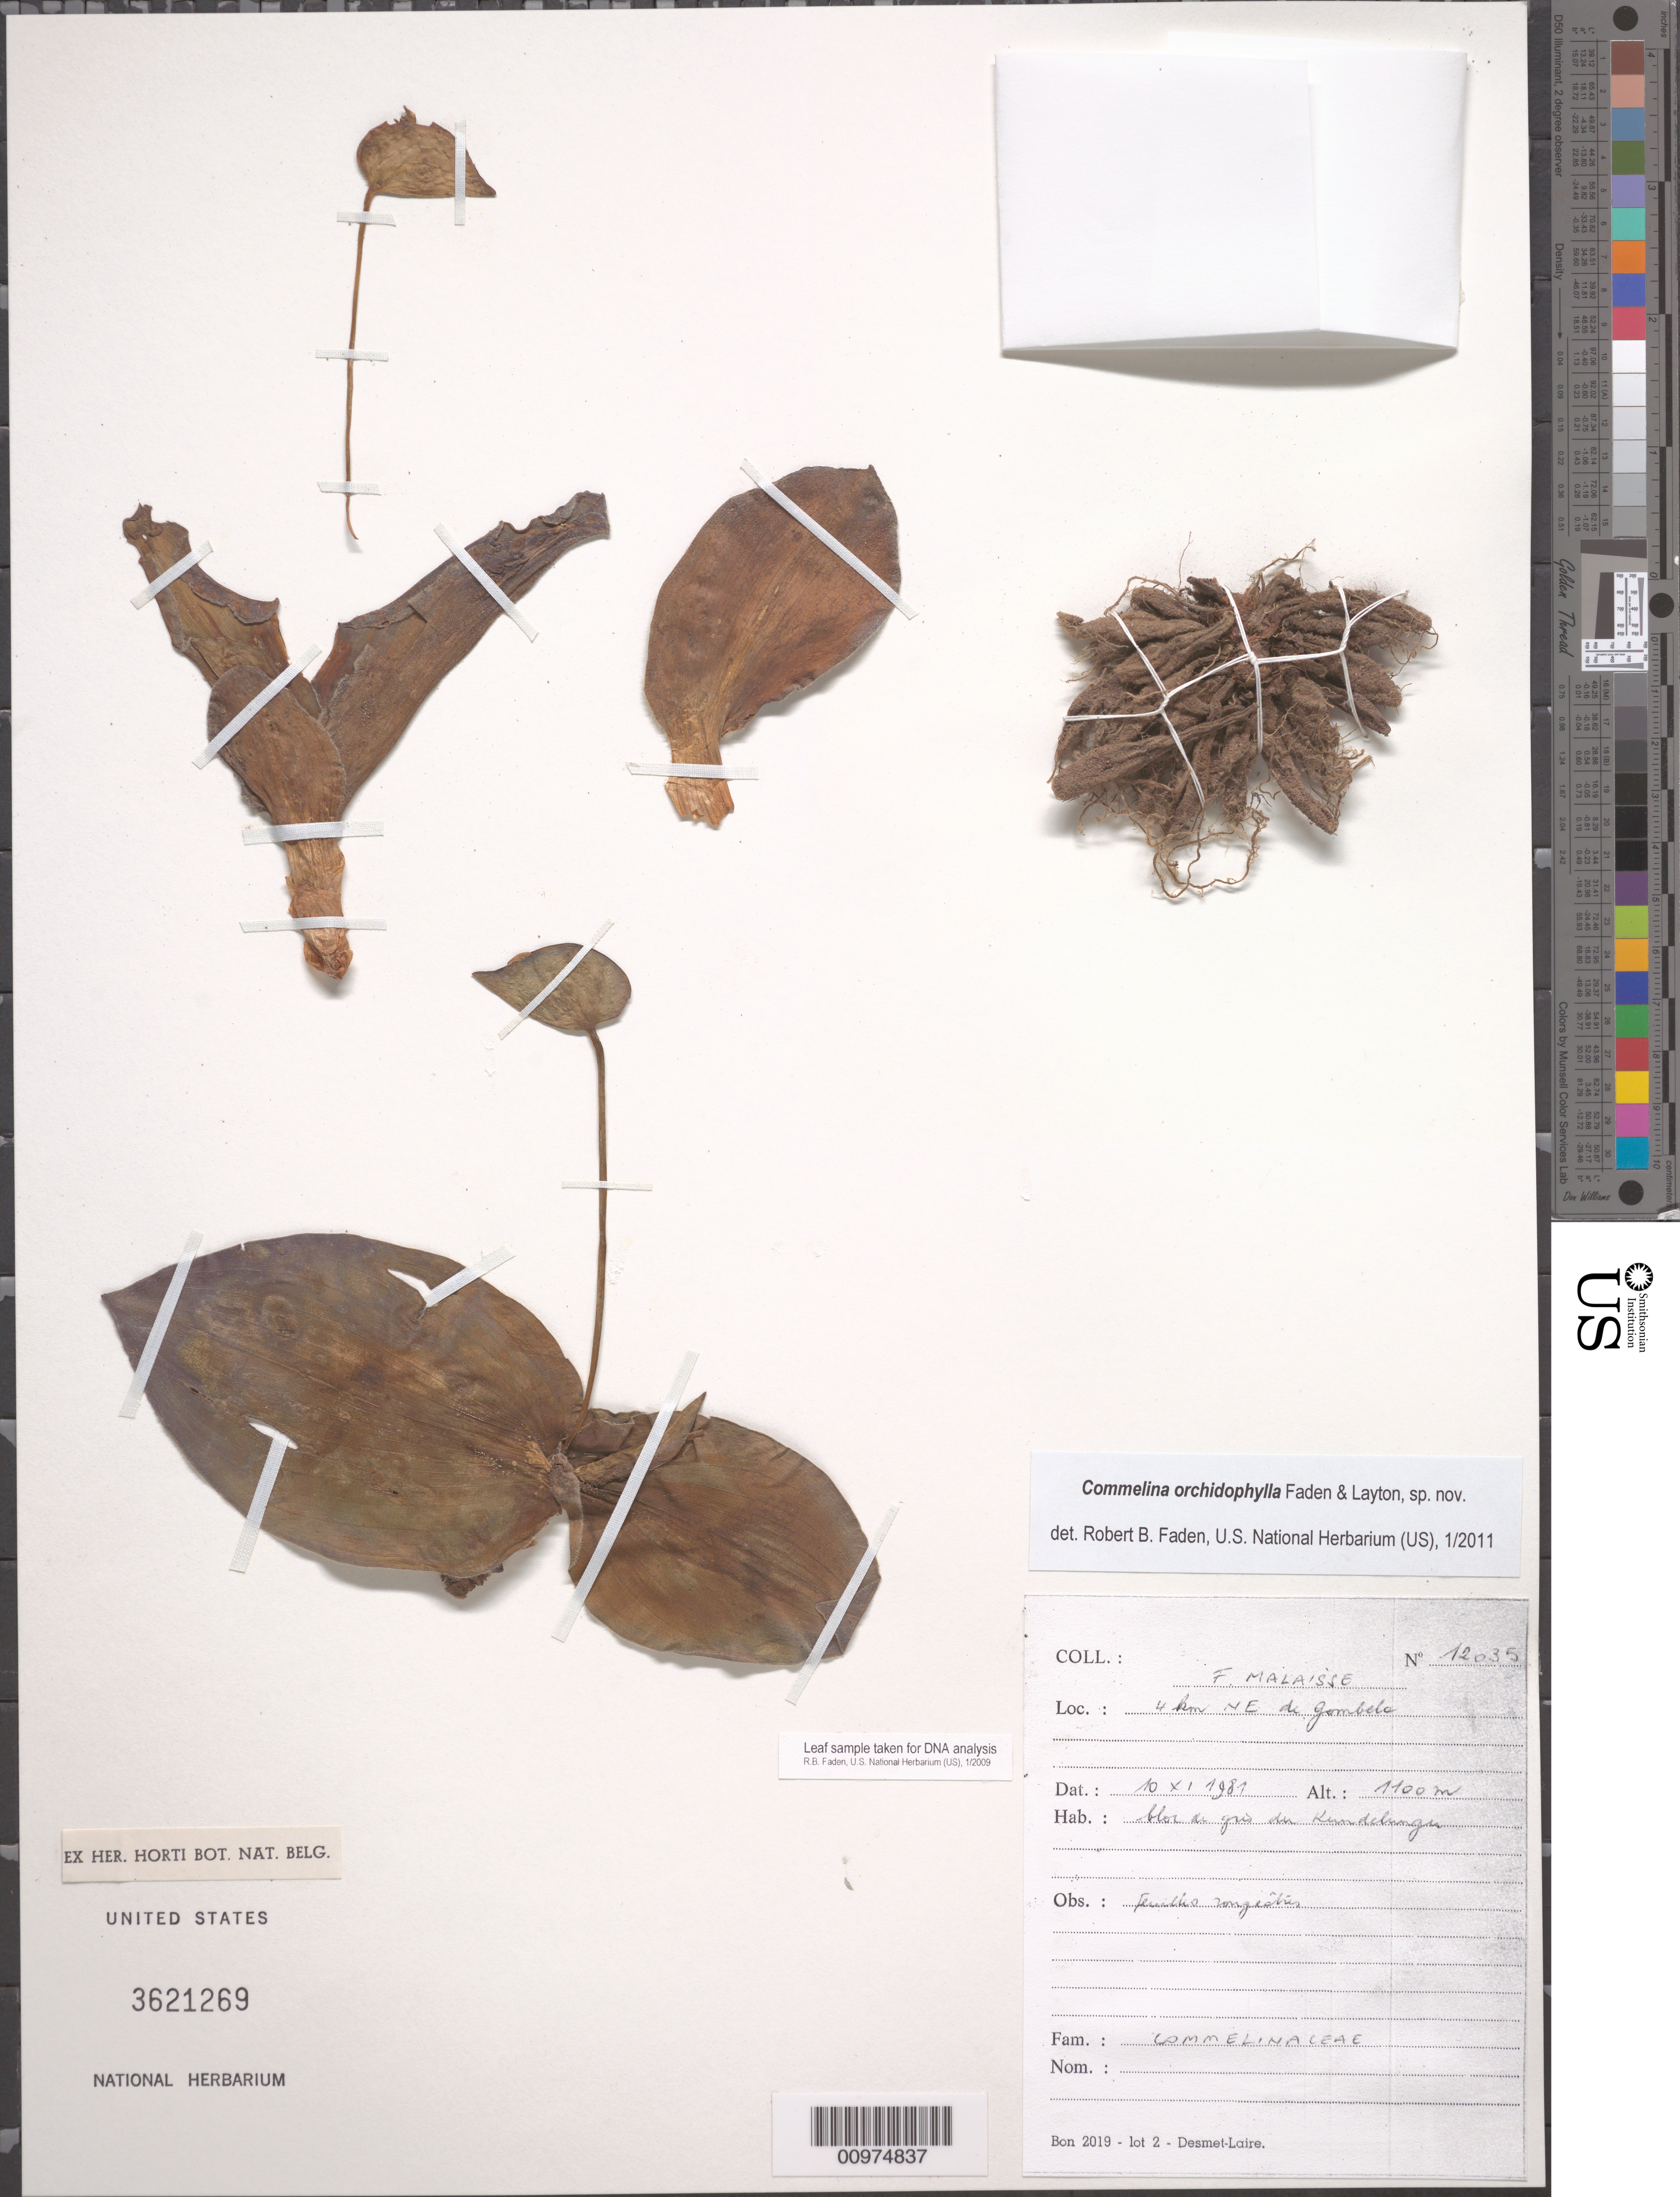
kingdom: Plantae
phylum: Tracheophyta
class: Liliopsida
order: Commelinales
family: Commelinaceae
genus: Commelina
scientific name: Commelina orchidophylla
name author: Faden & Layton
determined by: Faden, Robert B., (US), Smithsonian Institution - National Museum of Natural History (UNITED STATES)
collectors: F. Malaisse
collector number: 12035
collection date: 1981-11-10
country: Congo, Democratic Republic of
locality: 4 km NE de Gombela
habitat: bloi au gris du rumdelungu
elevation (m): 1100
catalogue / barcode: US 3621269